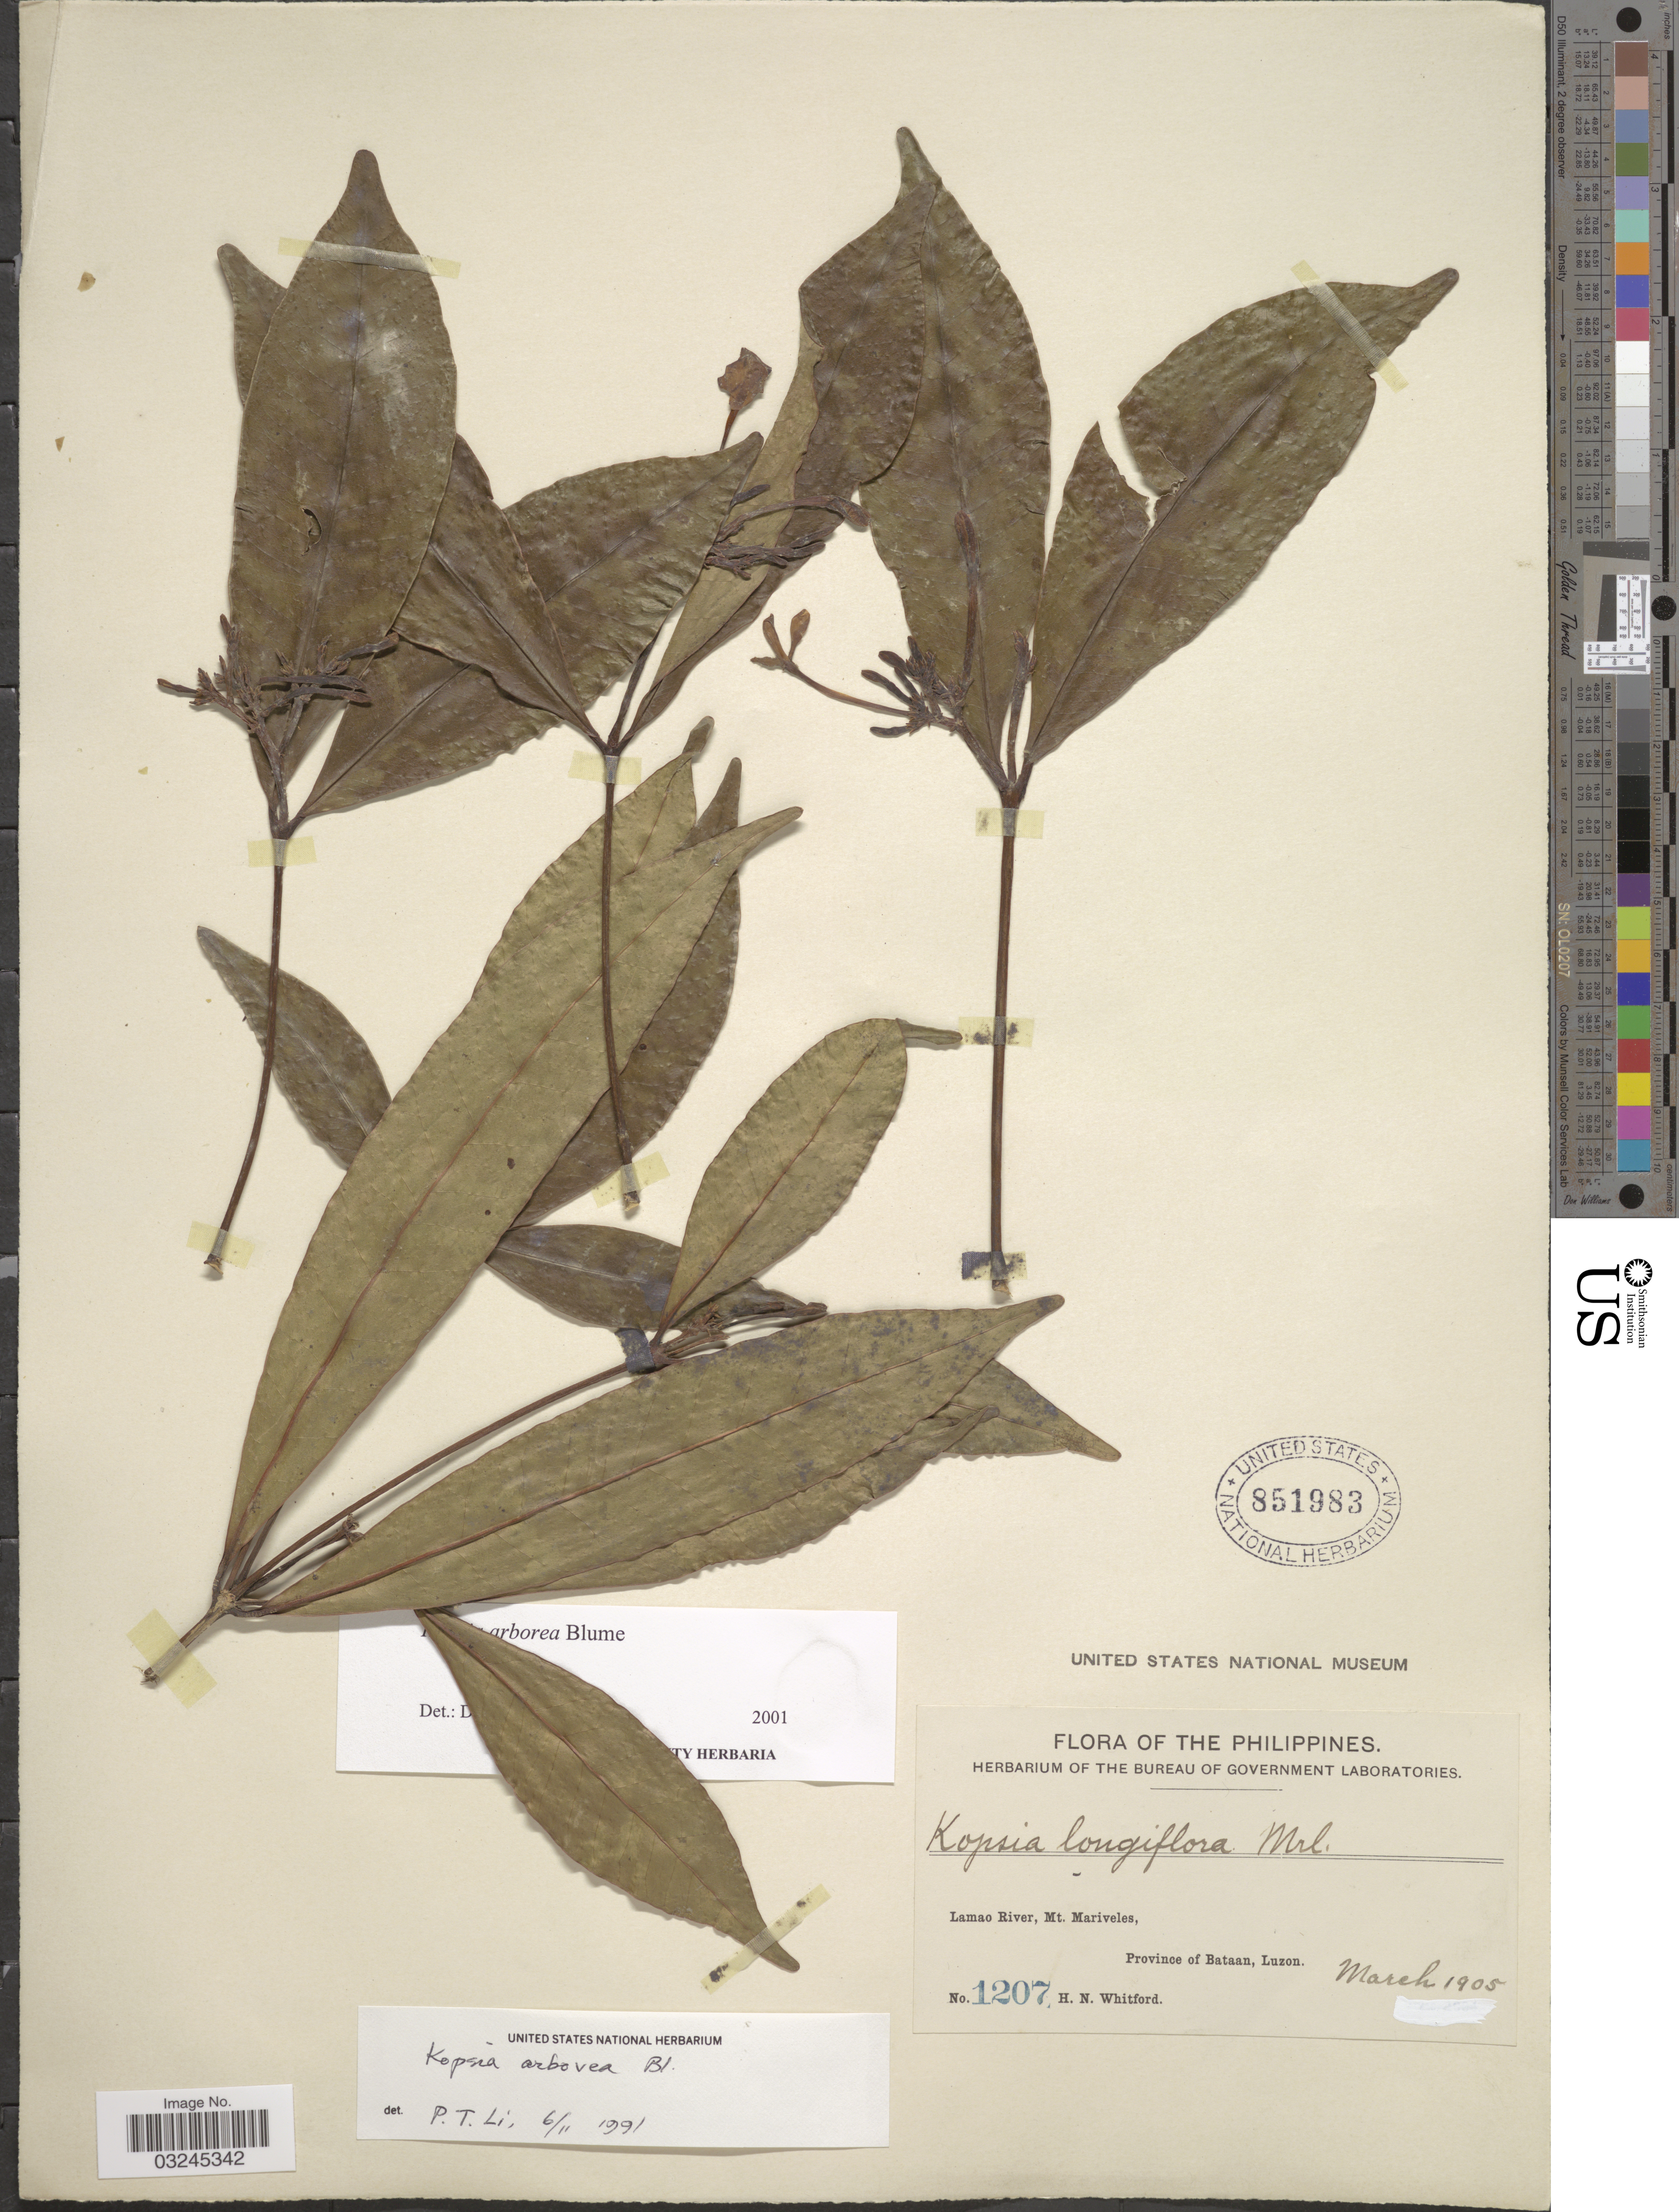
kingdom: Plantae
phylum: Tracheophyta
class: Magnoliopsida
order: Gentianales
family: Apocynaceae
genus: Kopsia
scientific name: Kopsia arborea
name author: Blume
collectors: H. N. Whitford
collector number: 1207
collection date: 1905-03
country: Philippines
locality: Lamao River, Mt. Mariveles, Province of Bataan, Luzon.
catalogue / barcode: US 851983